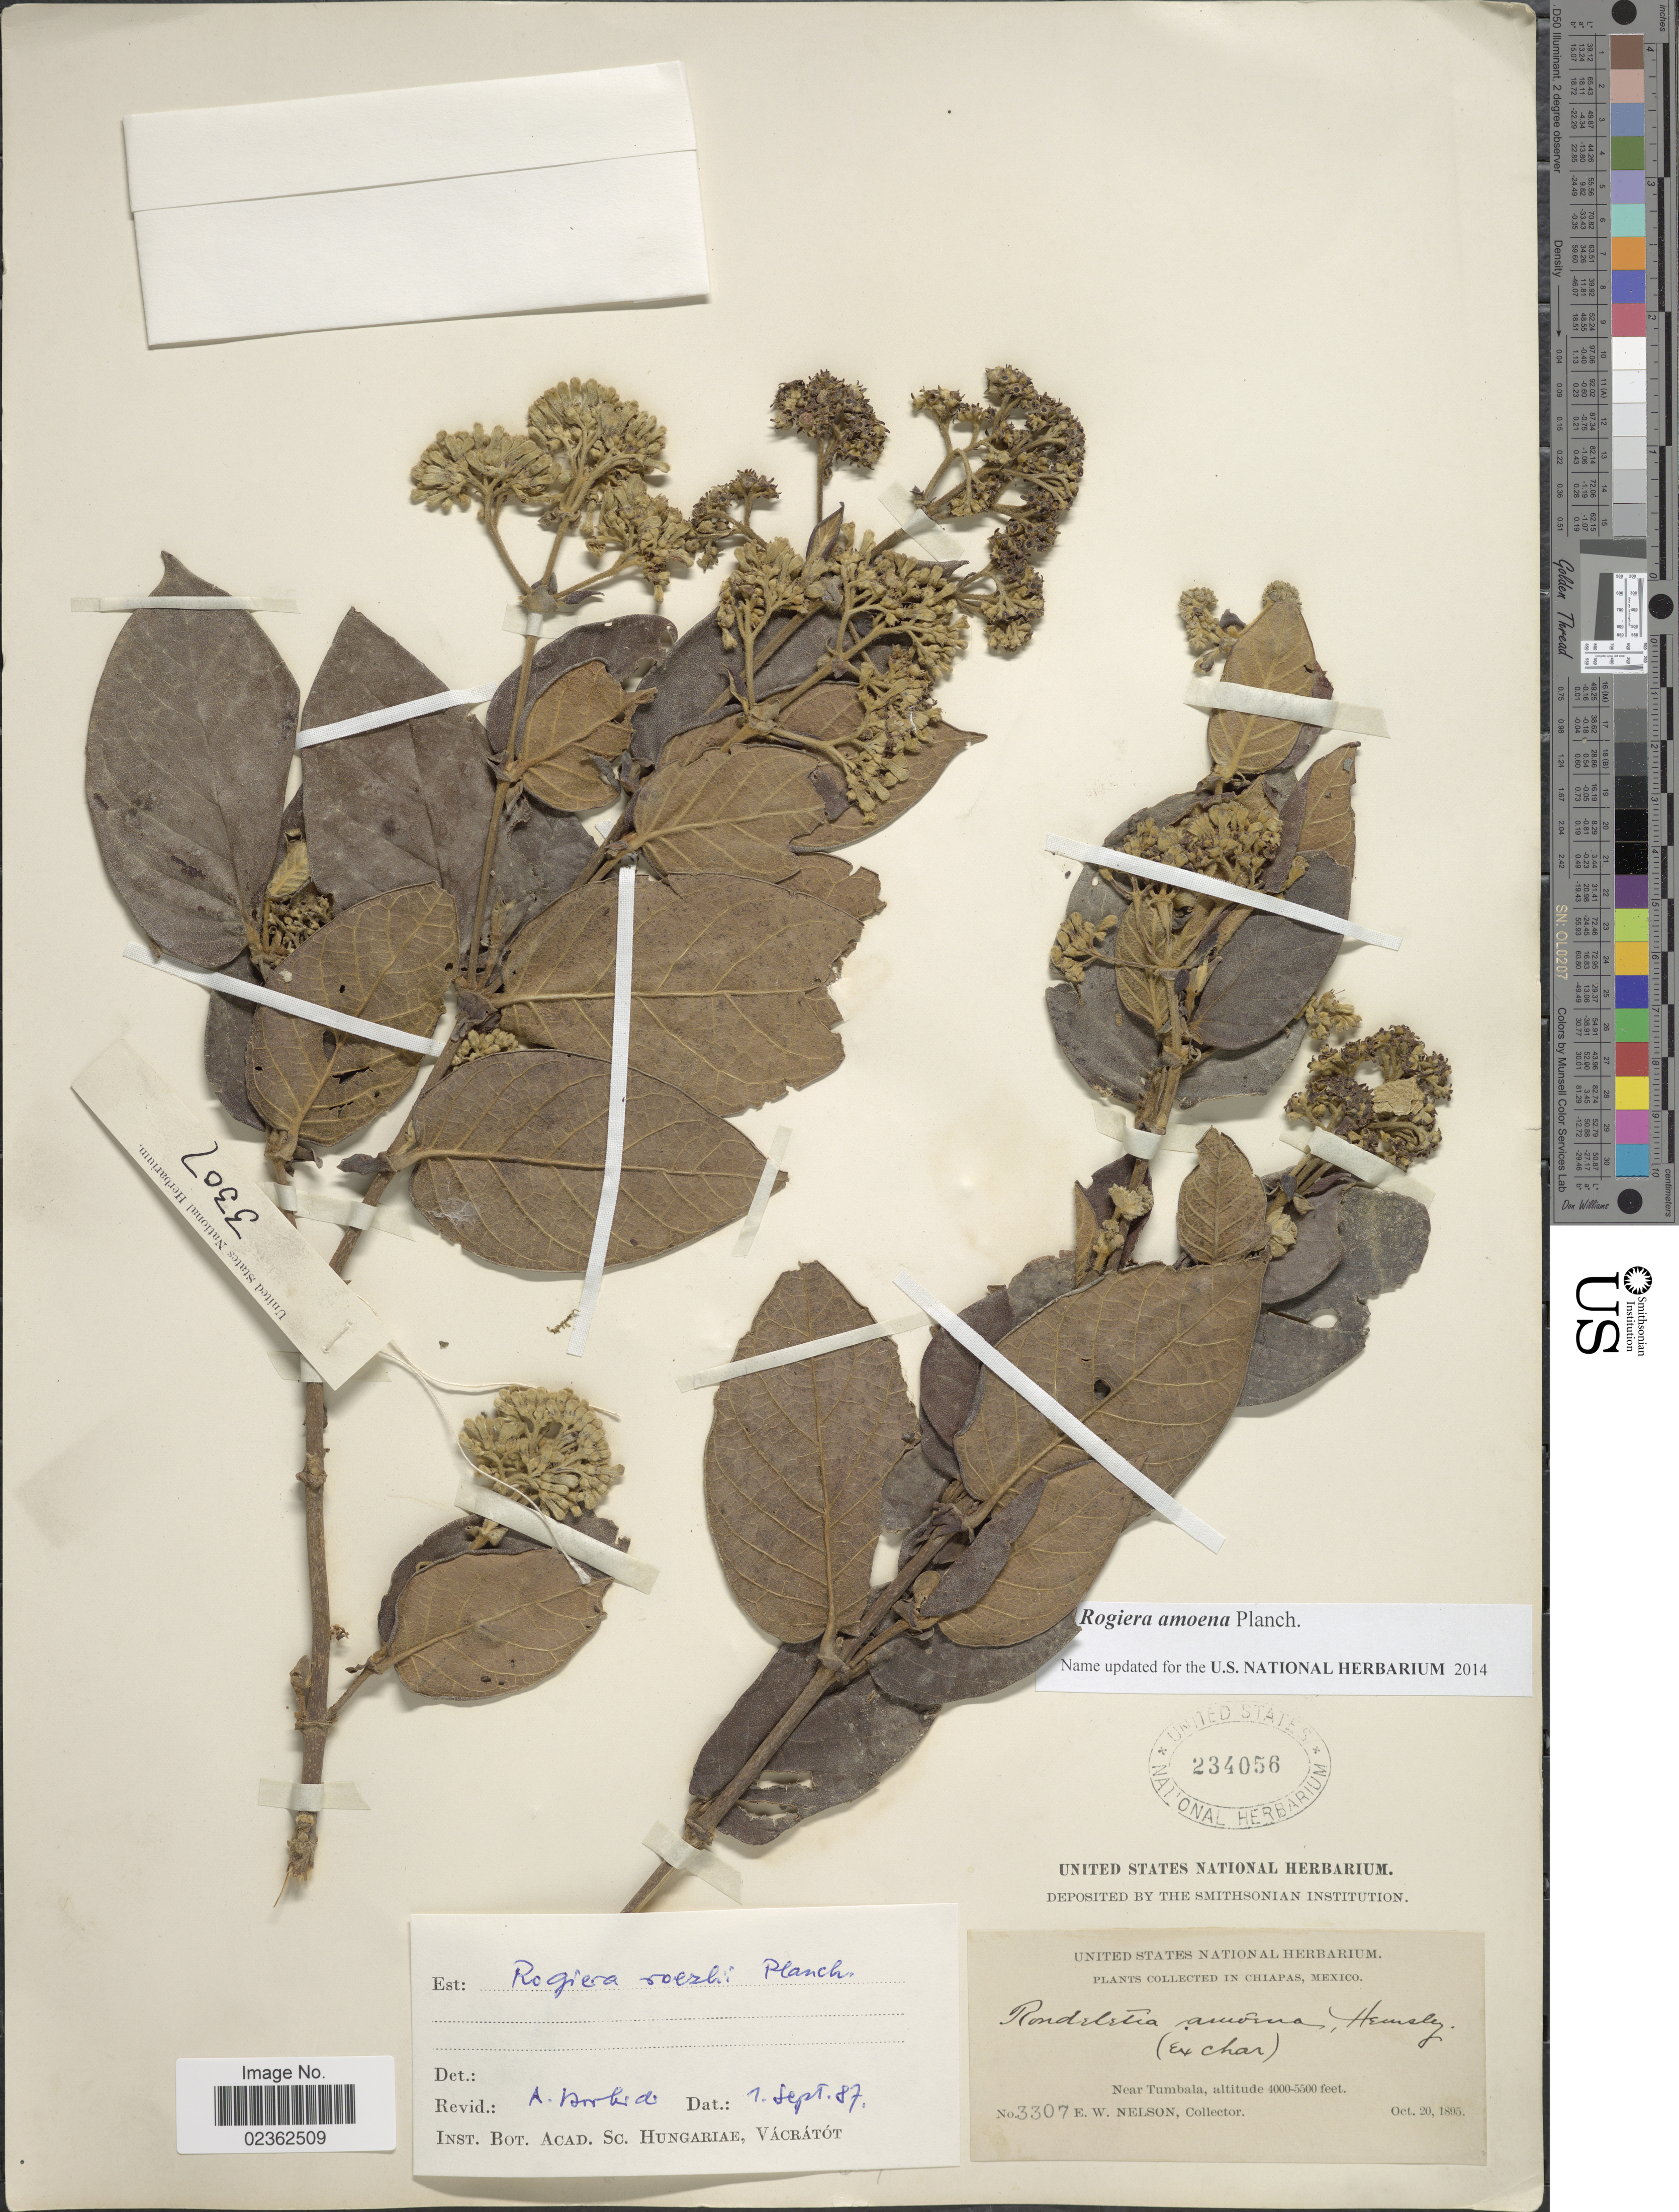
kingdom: Plantae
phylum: Tracheophyta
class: Magnoliopsida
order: Gentianales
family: Rubiaceae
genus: Rogiera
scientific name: Rogiera amoena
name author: Planch.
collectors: E. W. Nelson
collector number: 3307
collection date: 1895-10-20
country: Mexico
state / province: Chiapas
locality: Near Tumbala.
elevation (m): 1219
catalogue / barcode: US 234056